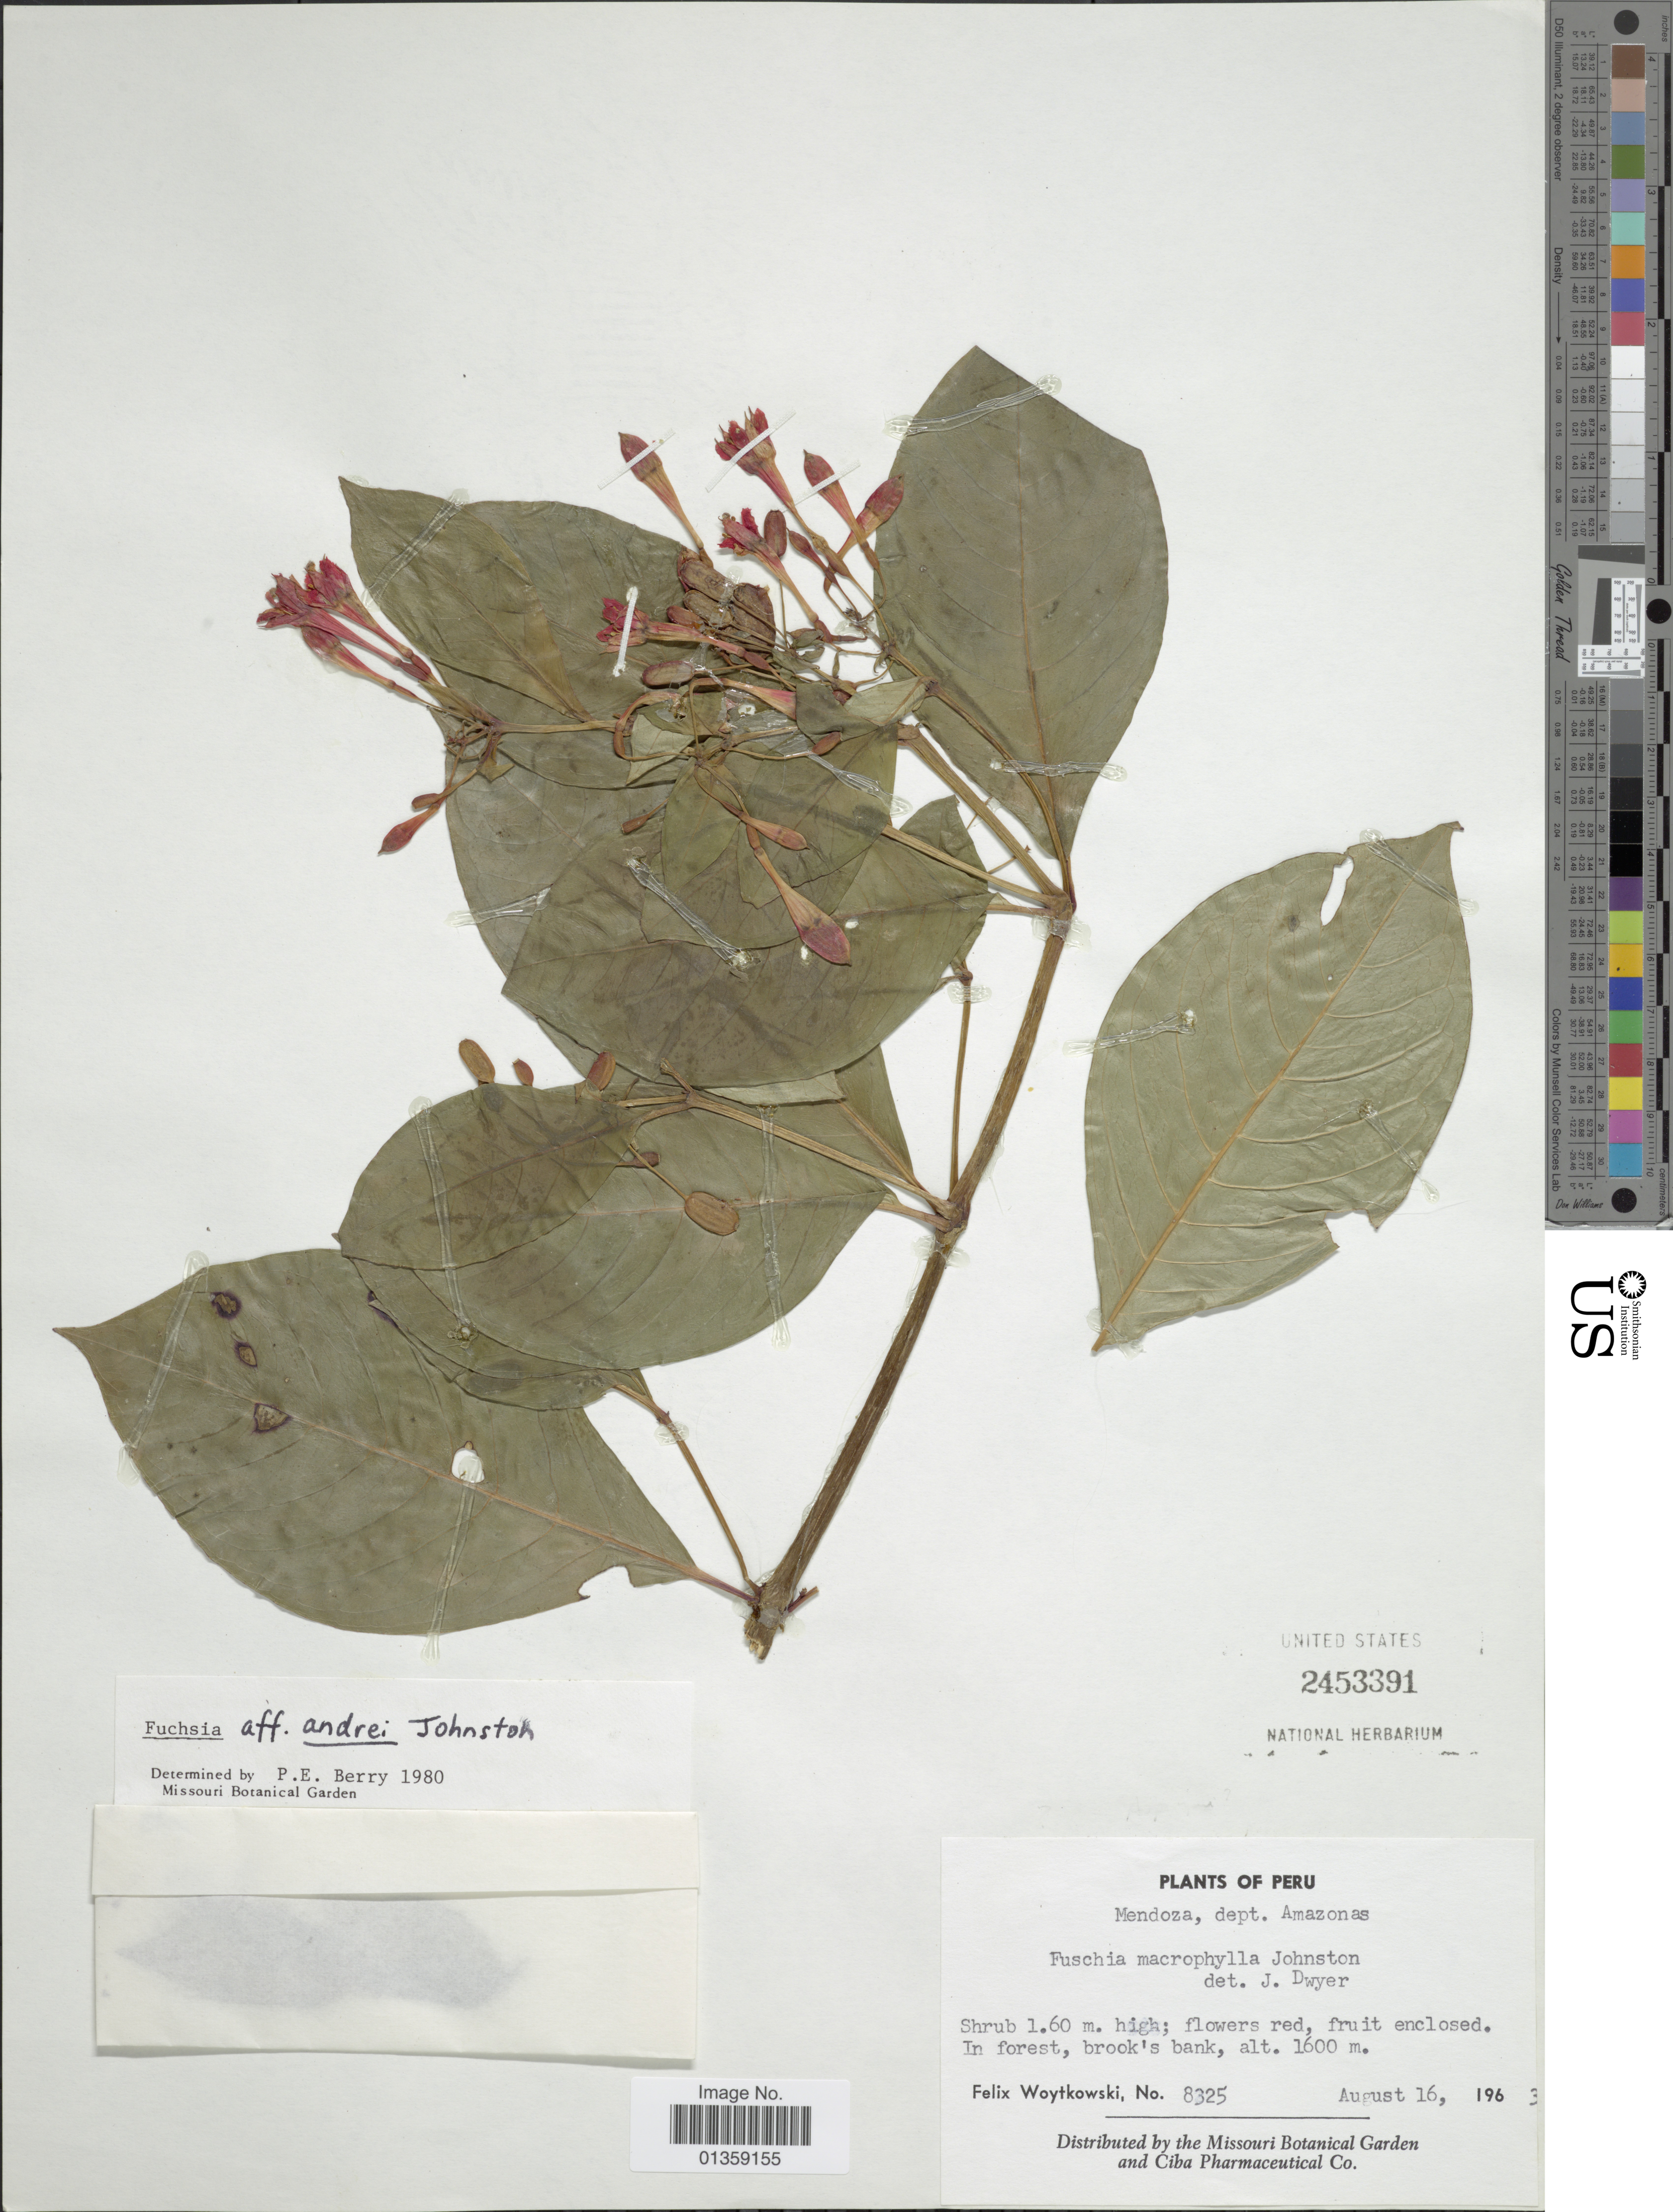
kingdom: Plantae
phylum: Tracheophyta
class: Magnoliopsida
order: Myrtales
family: Onagraceae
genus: Fuchsia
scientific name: Fuchsia andrei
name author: I.M. Johnst.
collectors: F. Woytkowski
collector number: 8325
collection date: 1963-08-16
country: Peru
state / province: Amazonas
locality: Mendoza. In forest, brook's bank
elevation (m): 1600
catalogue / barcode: US 2453391